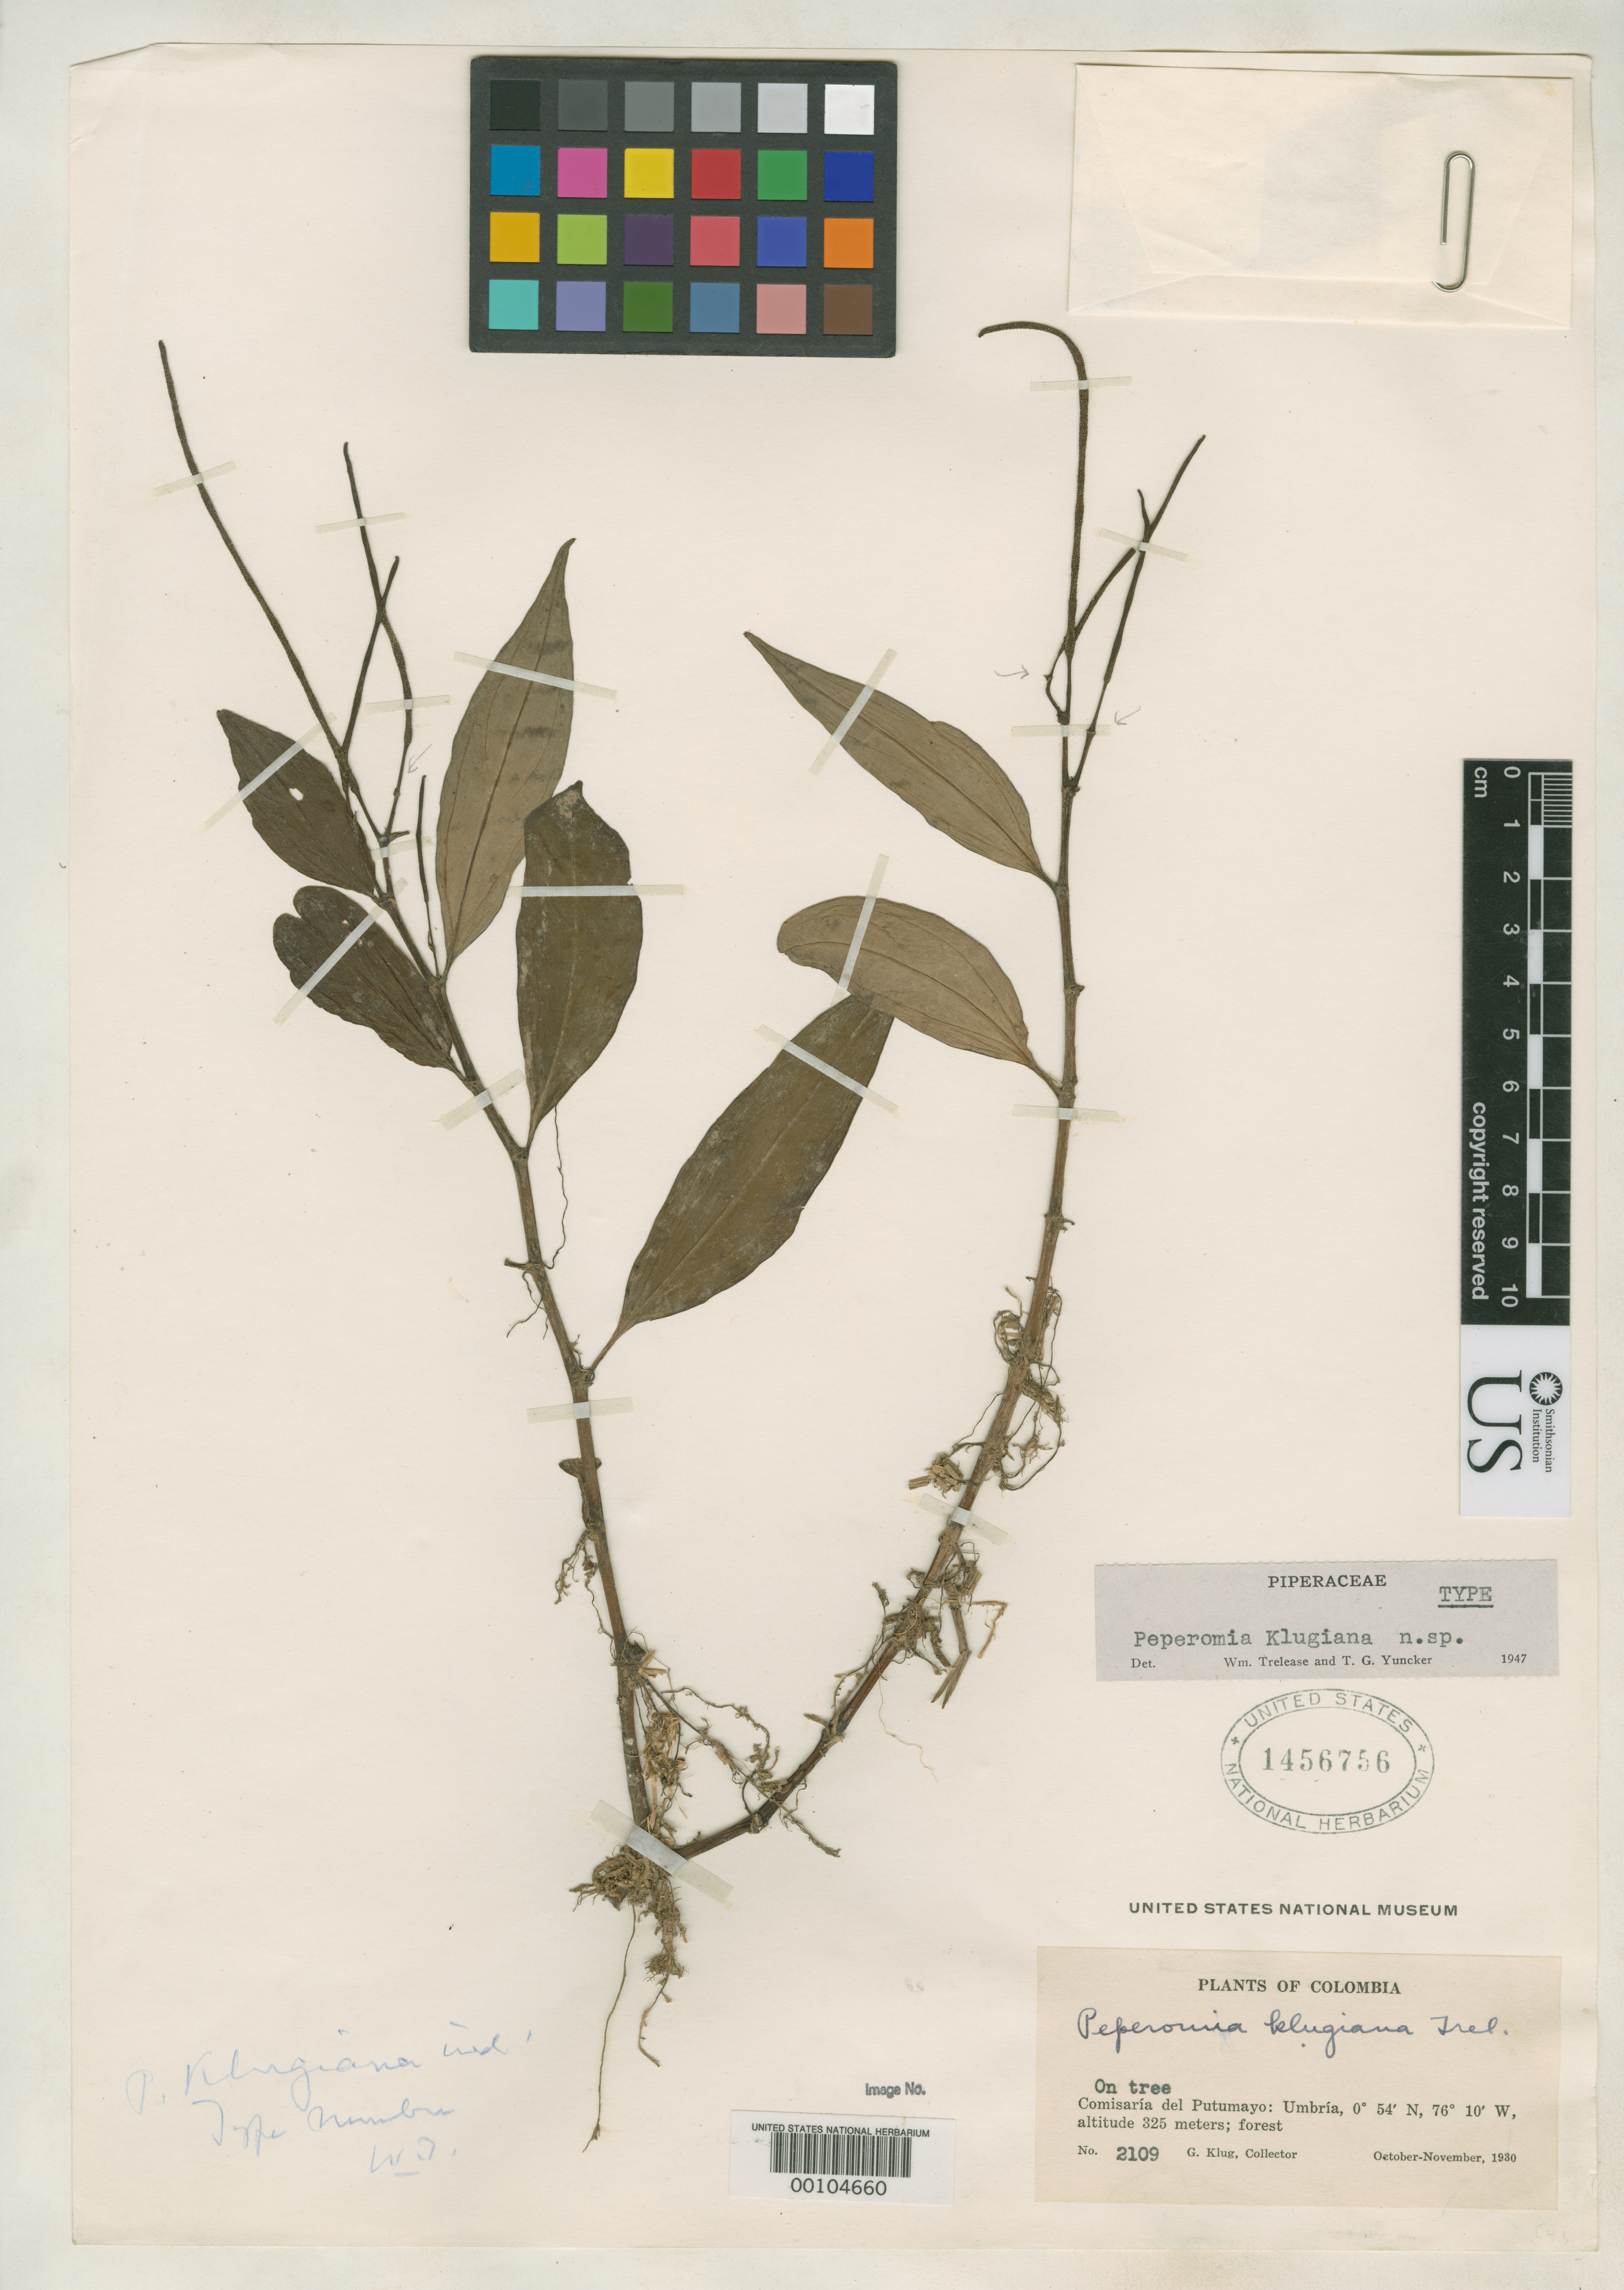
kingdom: Plantae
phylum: Tracheophyta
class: Magnoliopsida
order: Piperales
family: Piperaceae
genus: Peperomia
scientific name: Peperomia klugiana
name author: Trel. & Yunck.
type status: Holotype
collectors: G. Klug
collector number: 2109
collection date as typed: Oct 1930 to -- Nov 1930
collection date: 1930-10/1930-11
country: Colombia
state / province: Putumayo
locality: Umbria.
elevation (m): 325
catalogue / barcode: US 1456756